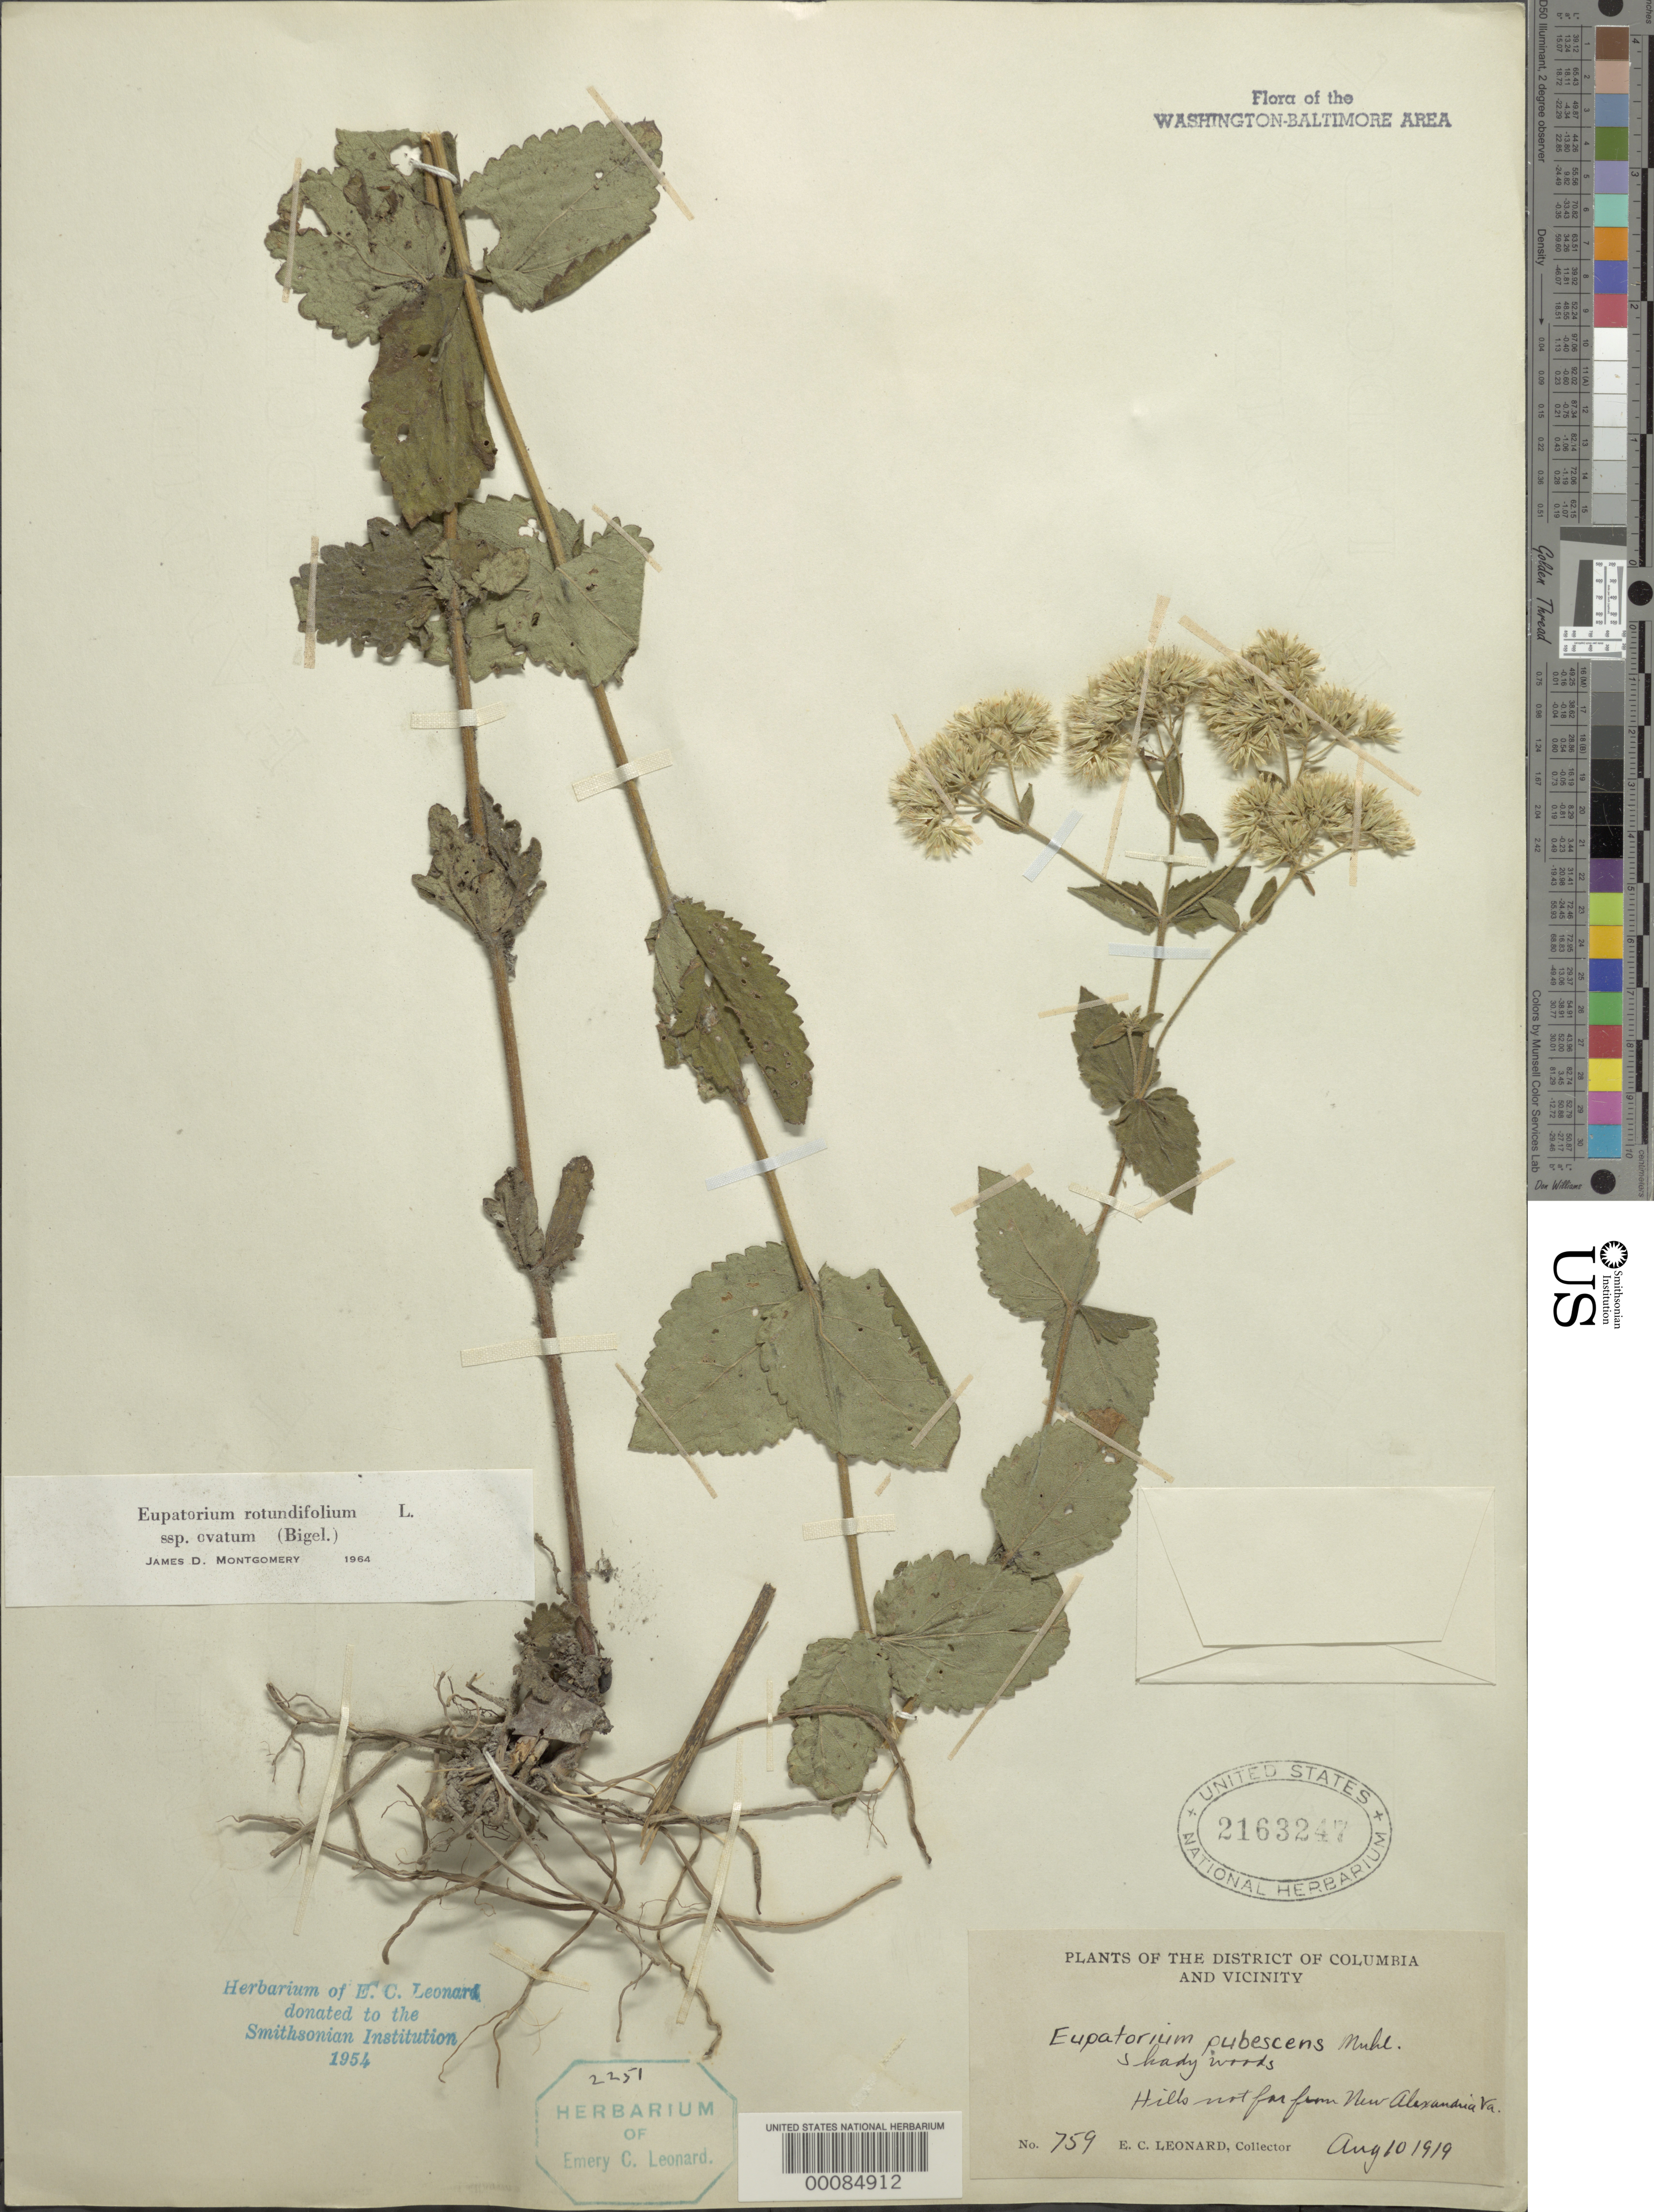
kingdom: Plantae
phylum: Tracheophyta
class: Magnoliopsida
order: Asterales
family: Asteraceae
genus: Eupatorium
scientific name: Eupatorium rotundifolium var. ovatum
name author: (Bigelow) J.D. Montgom. & Fairbrothers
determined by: Montgomery, J. D.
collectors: E. C. Leonard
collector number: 759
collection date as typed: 10 Aug 1919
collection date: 1919-08-10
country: United States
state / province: Virginia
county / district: Fairfax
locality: Near New Alexandria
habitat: Shady woods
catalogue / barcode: US 2163247